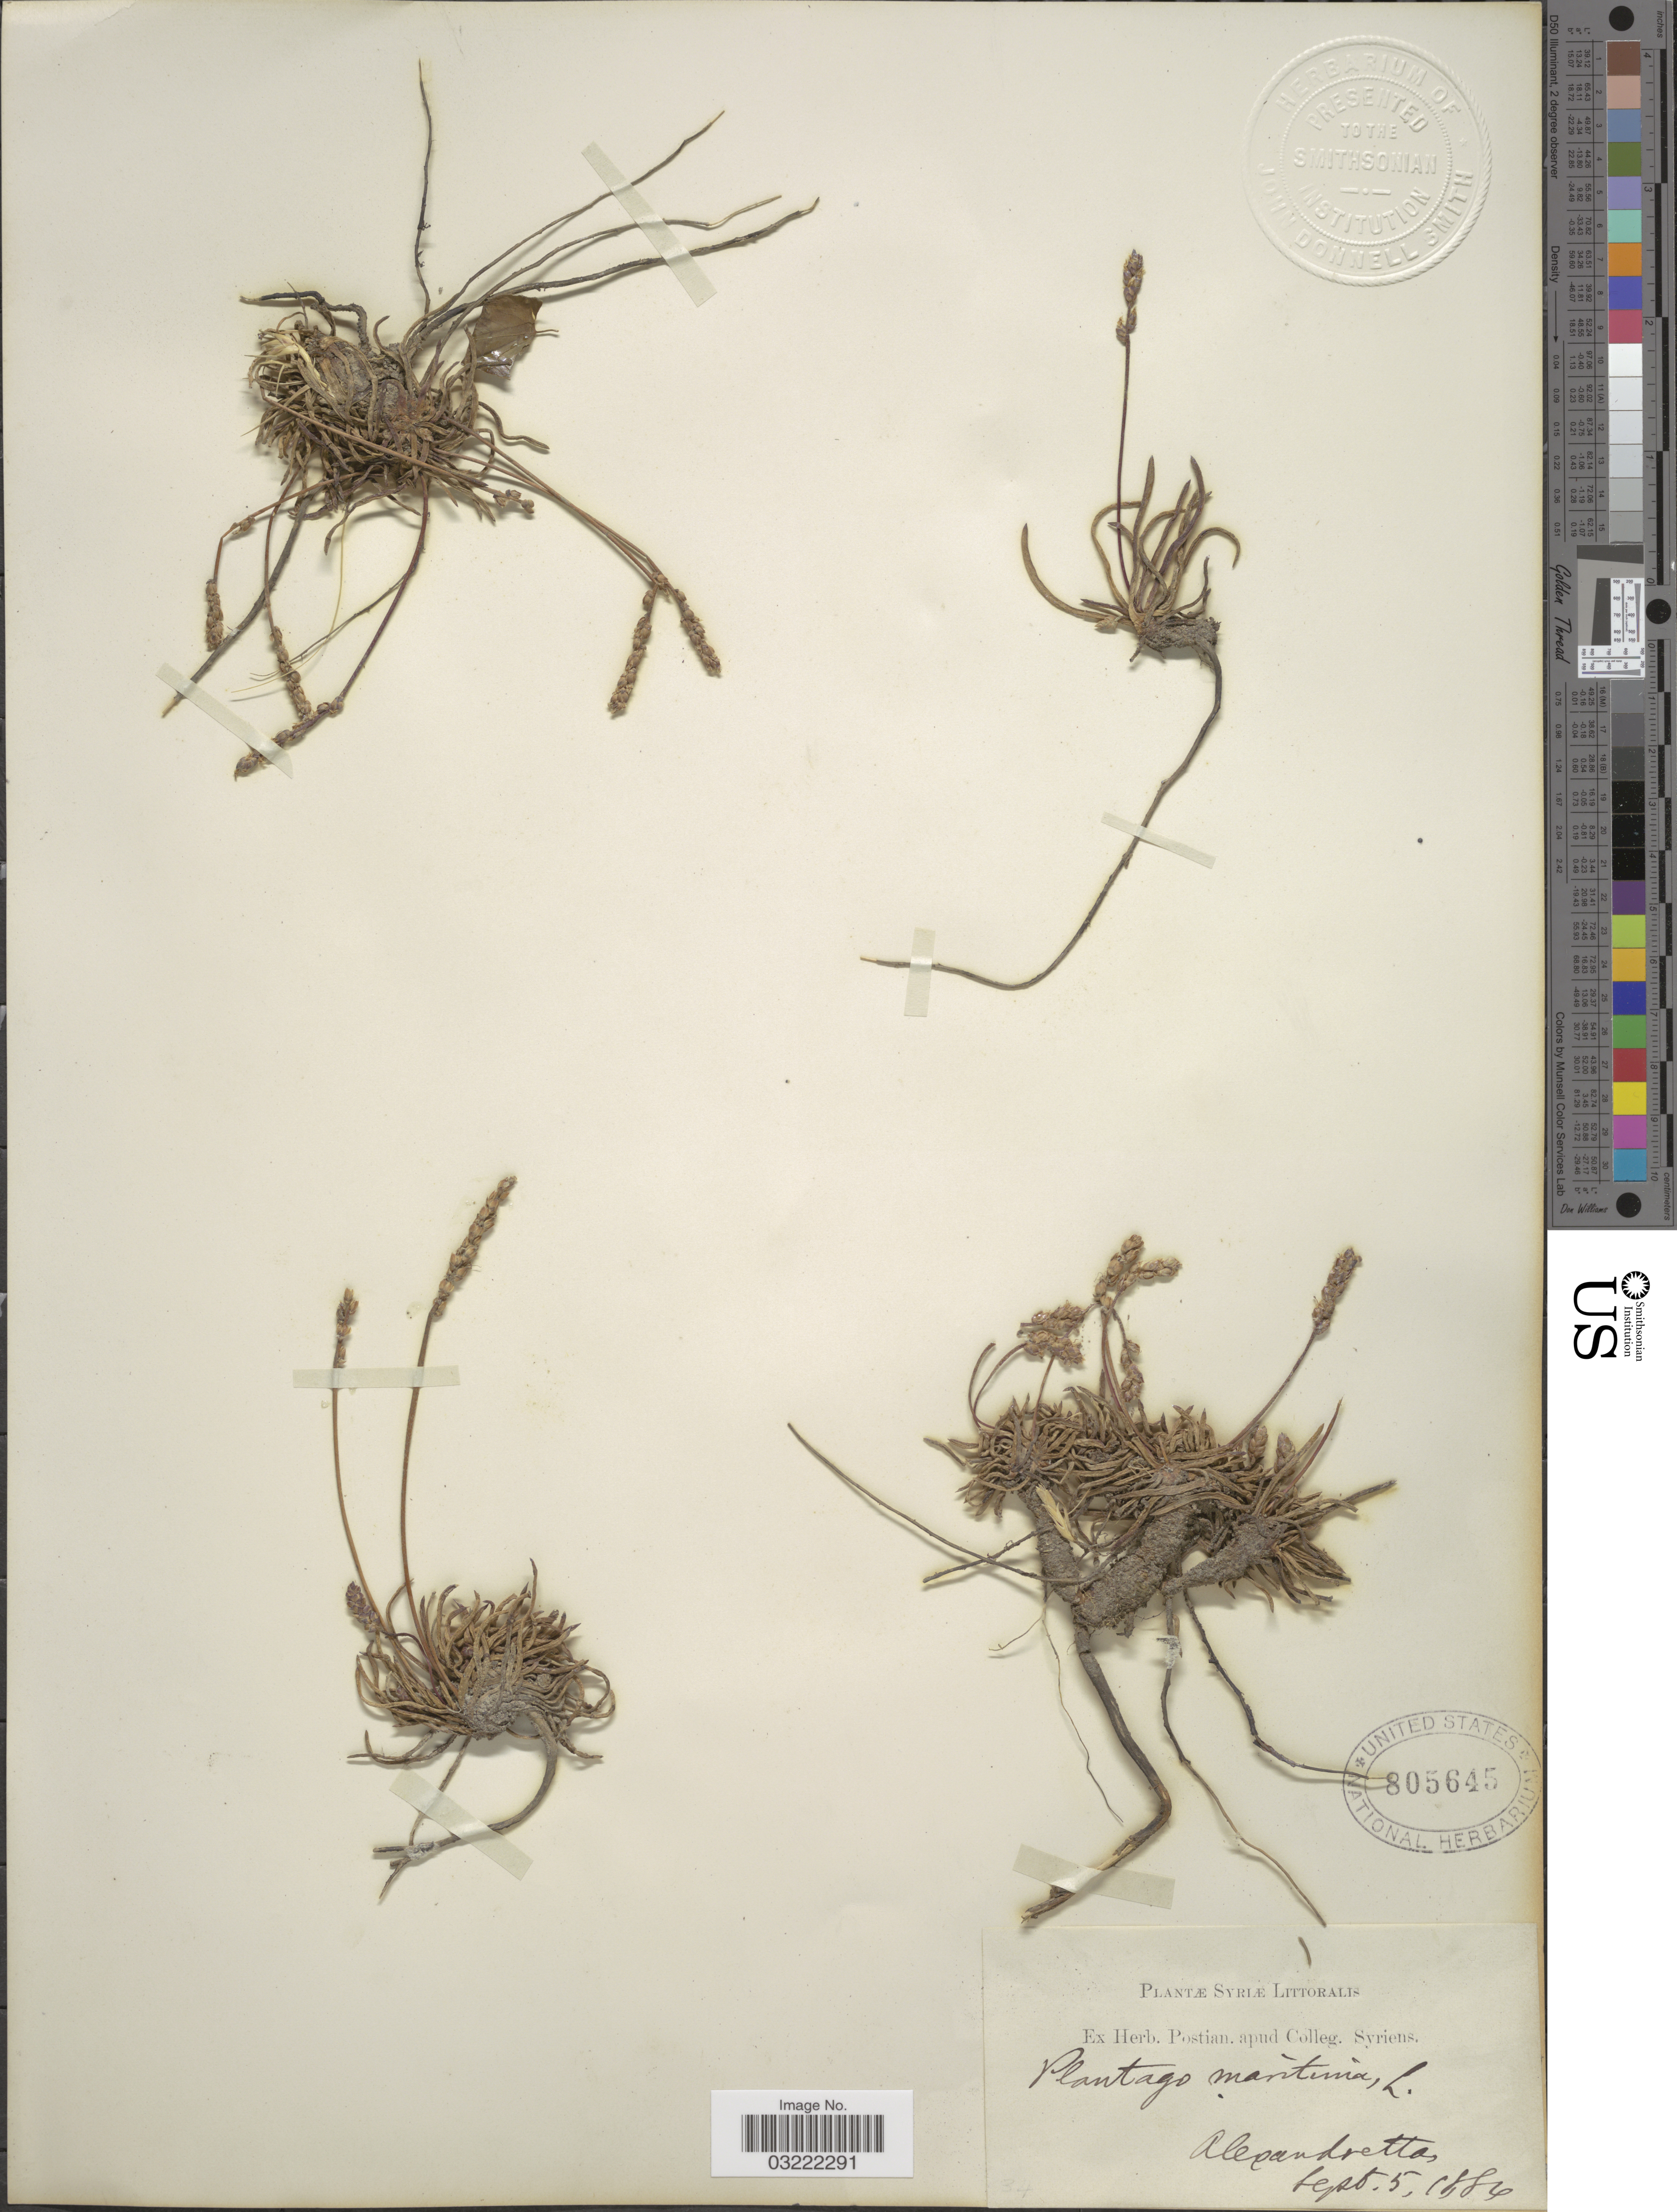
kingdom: Plantae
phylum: Tracheophyta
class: Magnoliopsida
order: Lamiales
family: Plantaginaceae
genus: Plantago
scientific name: Plantago maritima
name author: L.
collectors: ex herb. Postian. apud Colleg. Syriens. Protest. USE "Fannie P. A. Shepard" (10308853) AS PRIMARY COLLECTOR INSTEAD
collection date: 1884-09-05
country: Syria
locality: Syriæ Littoralis, Alexandretta.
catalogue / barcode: US 805645